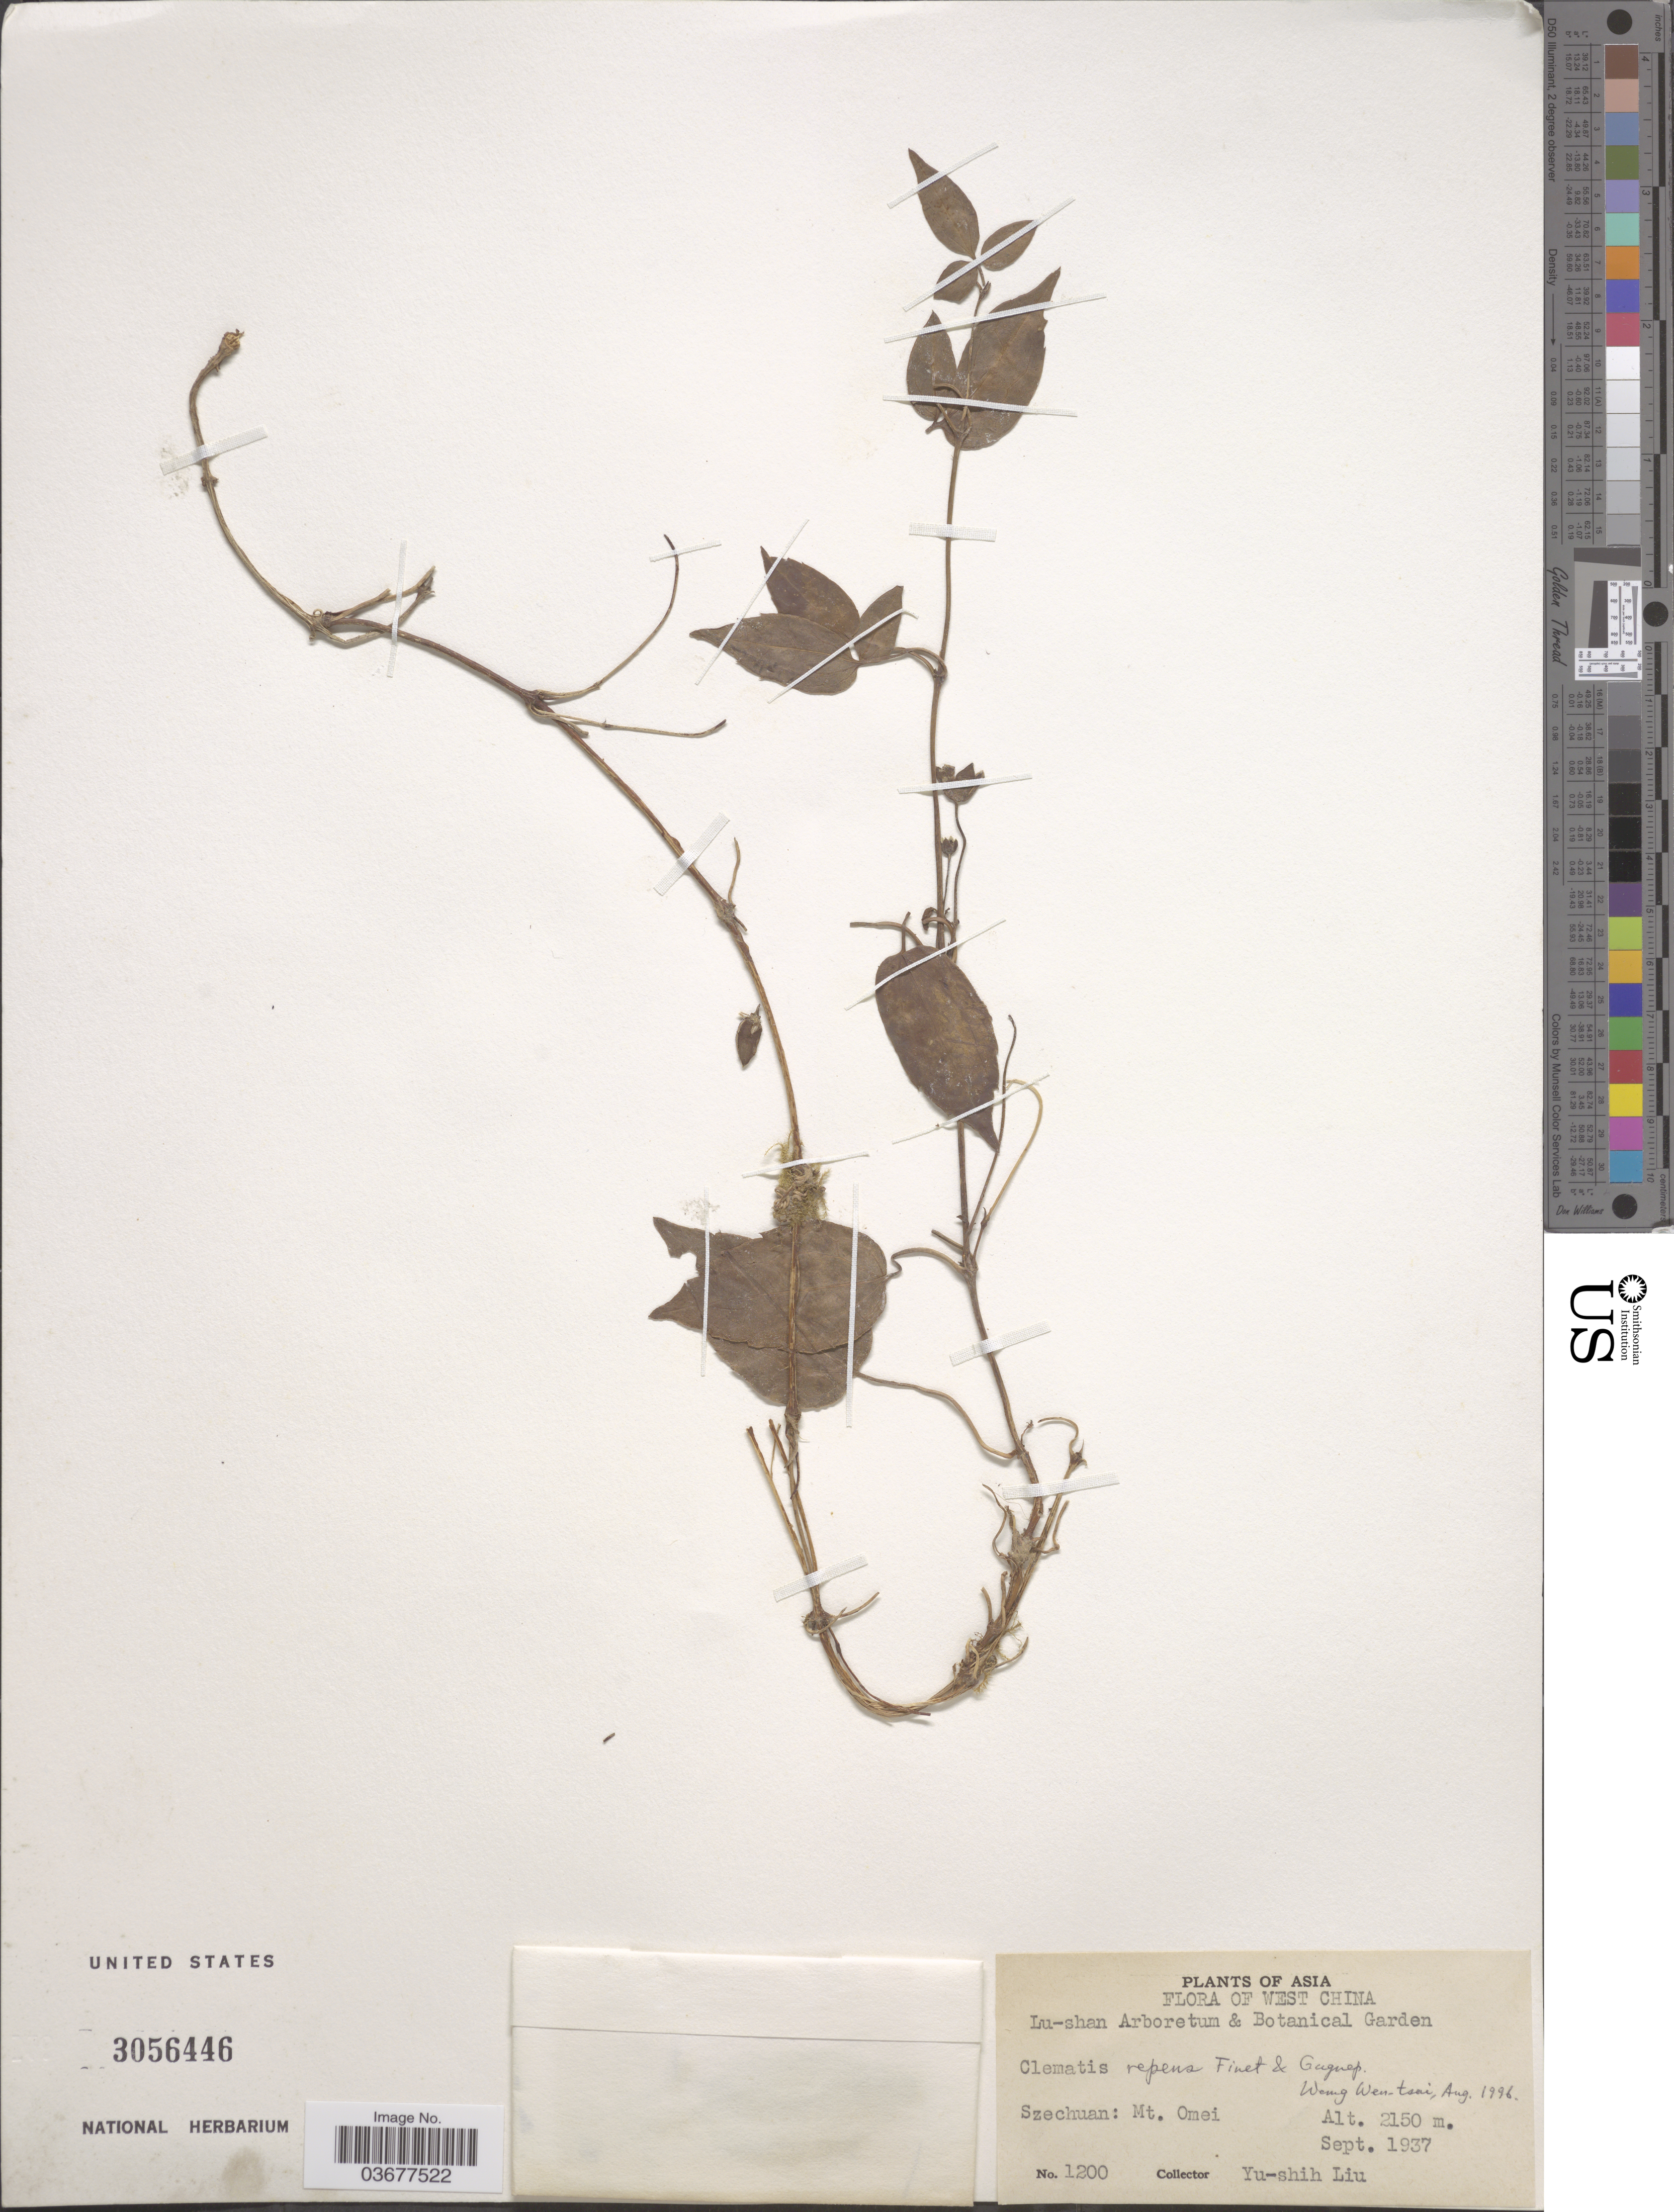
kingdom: Plantae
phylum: Tracheophyta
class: Magnoliopsida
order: Ranunculales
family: Ranunculaceae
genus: Clematis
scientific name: Clematis repens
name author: Finet & Gagnep.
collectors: Y.-S. Liu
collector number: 1200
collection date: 1937-09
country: China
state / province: Sichuan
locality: West China. Szechuan: Mt. Omei.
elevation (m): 2150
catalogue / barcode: US 3056446